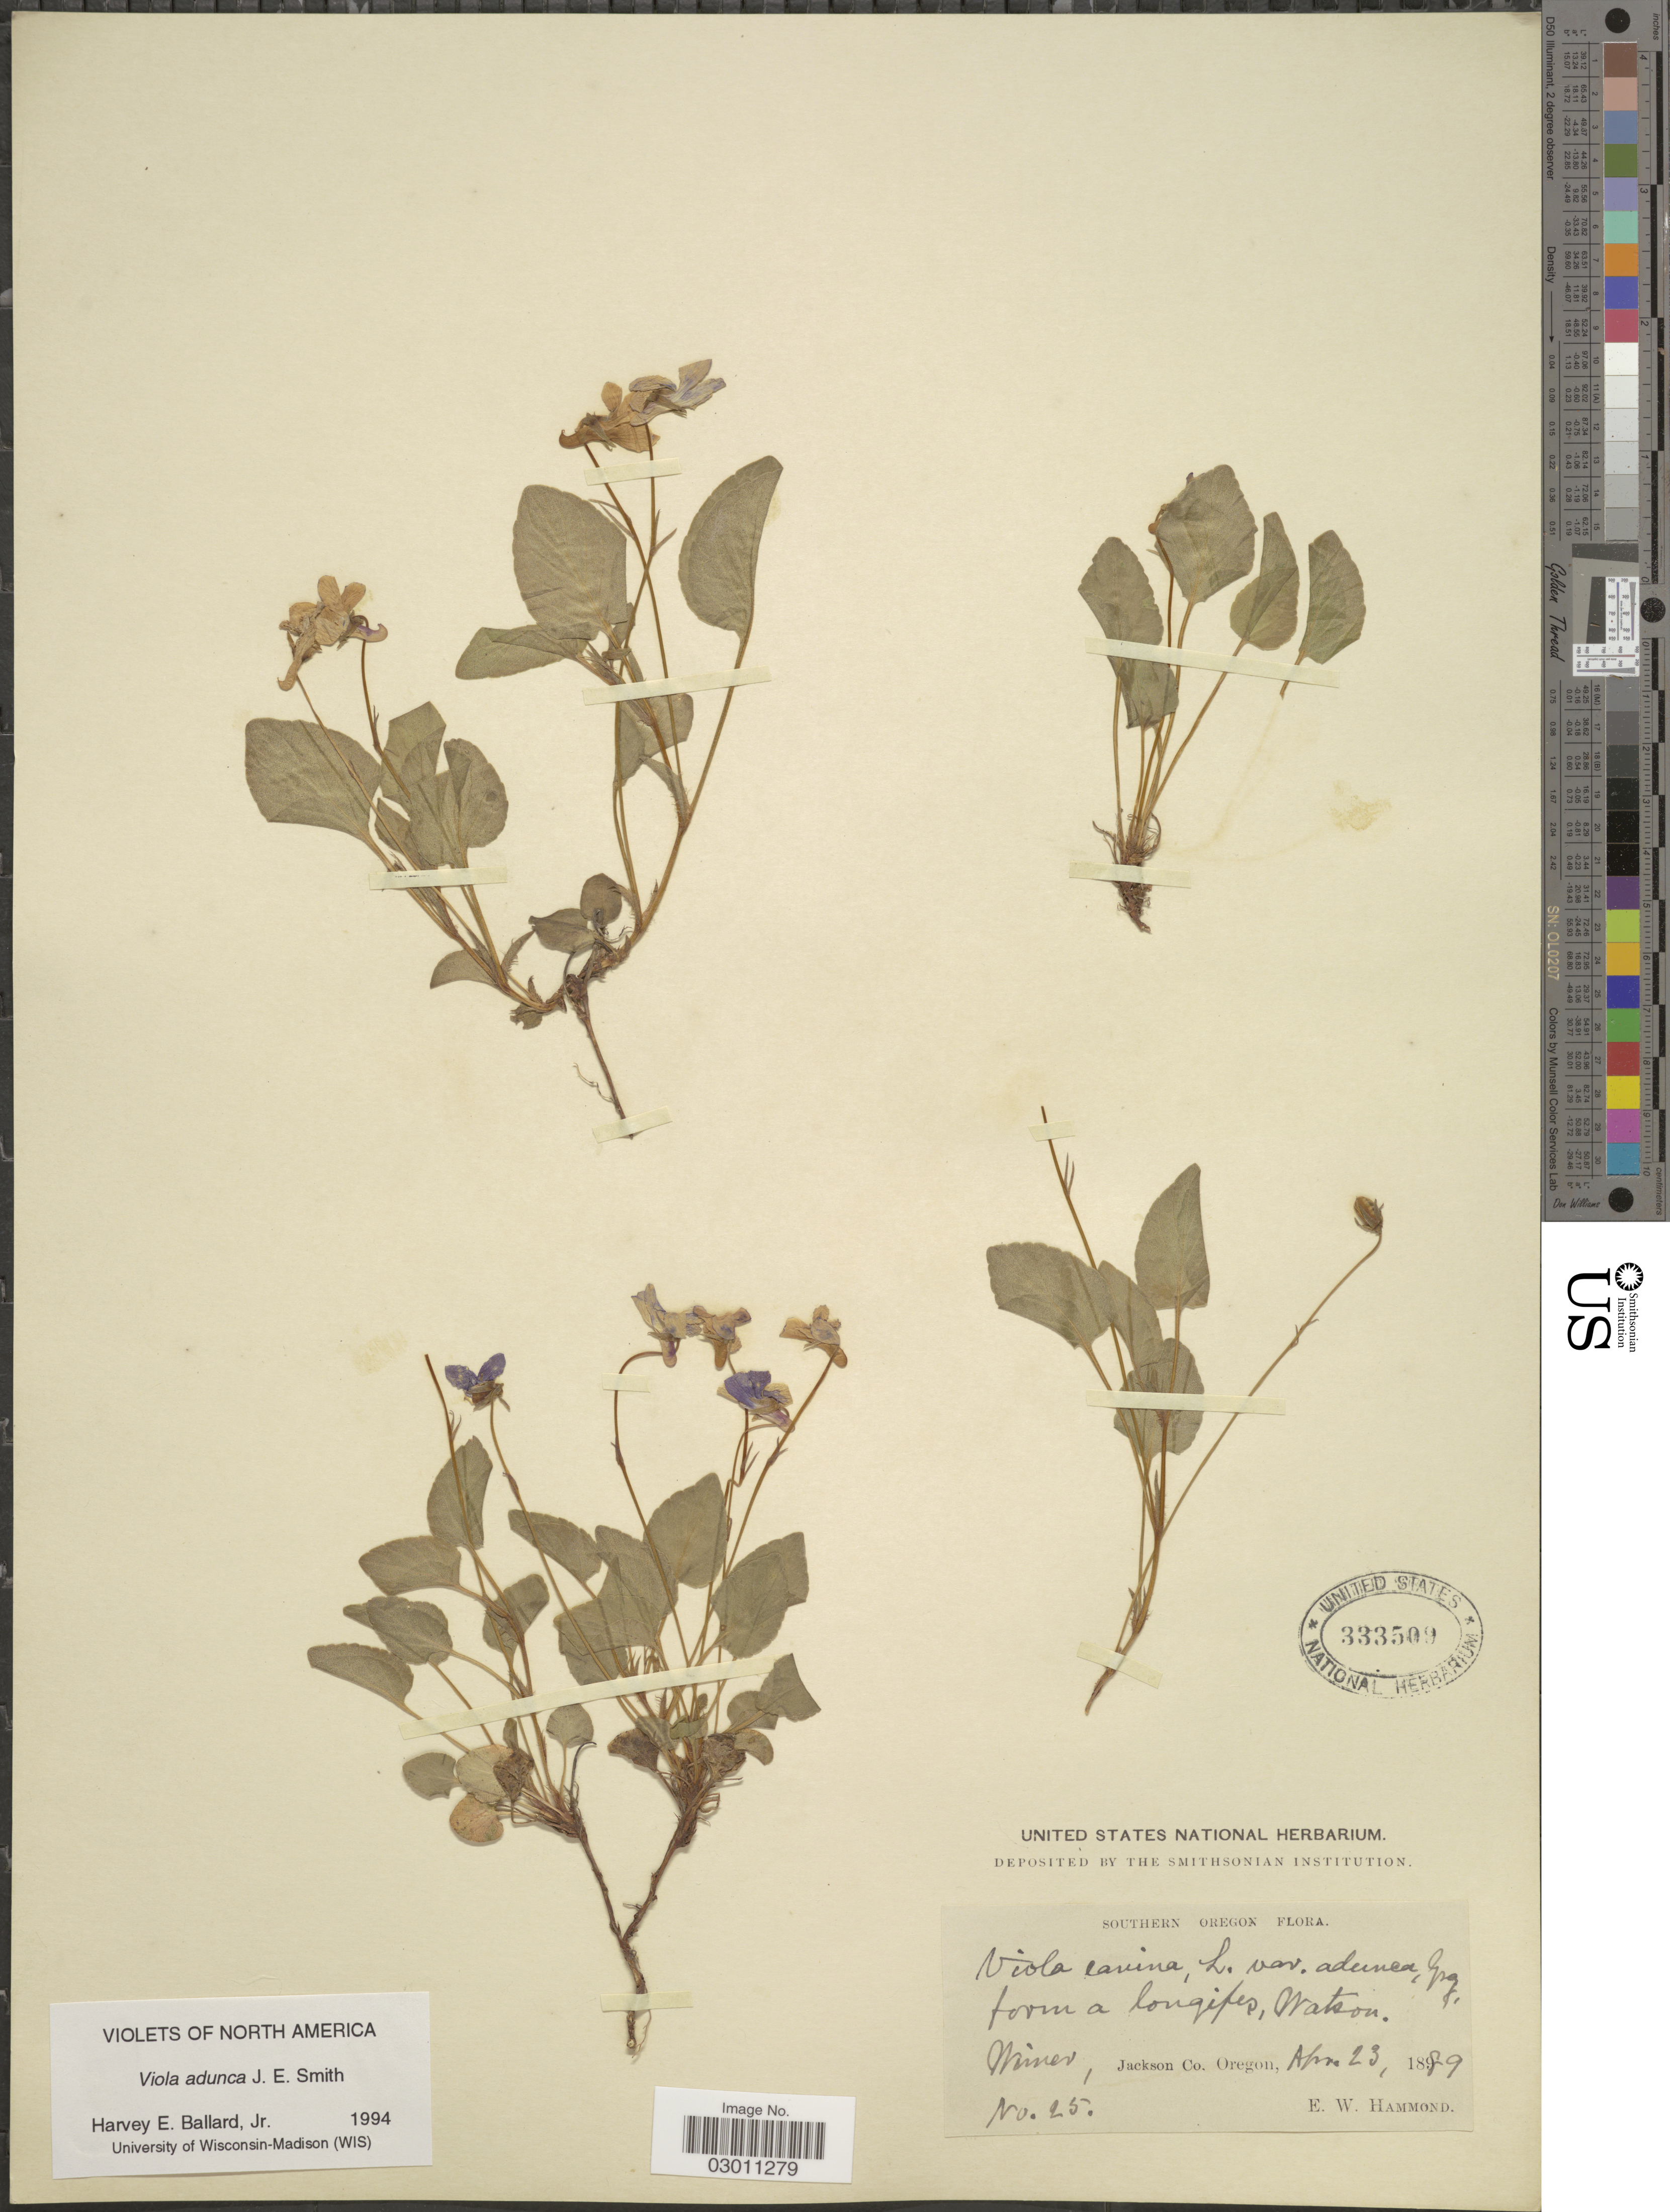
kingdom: Plantae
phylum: Tracheophyta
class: Magnoliopsida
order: Malpighiales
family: Violaceae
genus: Viola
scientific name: Viola adunca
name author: Sm.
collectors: E. Hammond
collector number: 25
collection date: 1889-04-23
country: United States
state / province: Oregon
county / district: Jackson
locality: Southern Oregon. Wimer, Jackson Co.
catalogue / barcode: US 333509